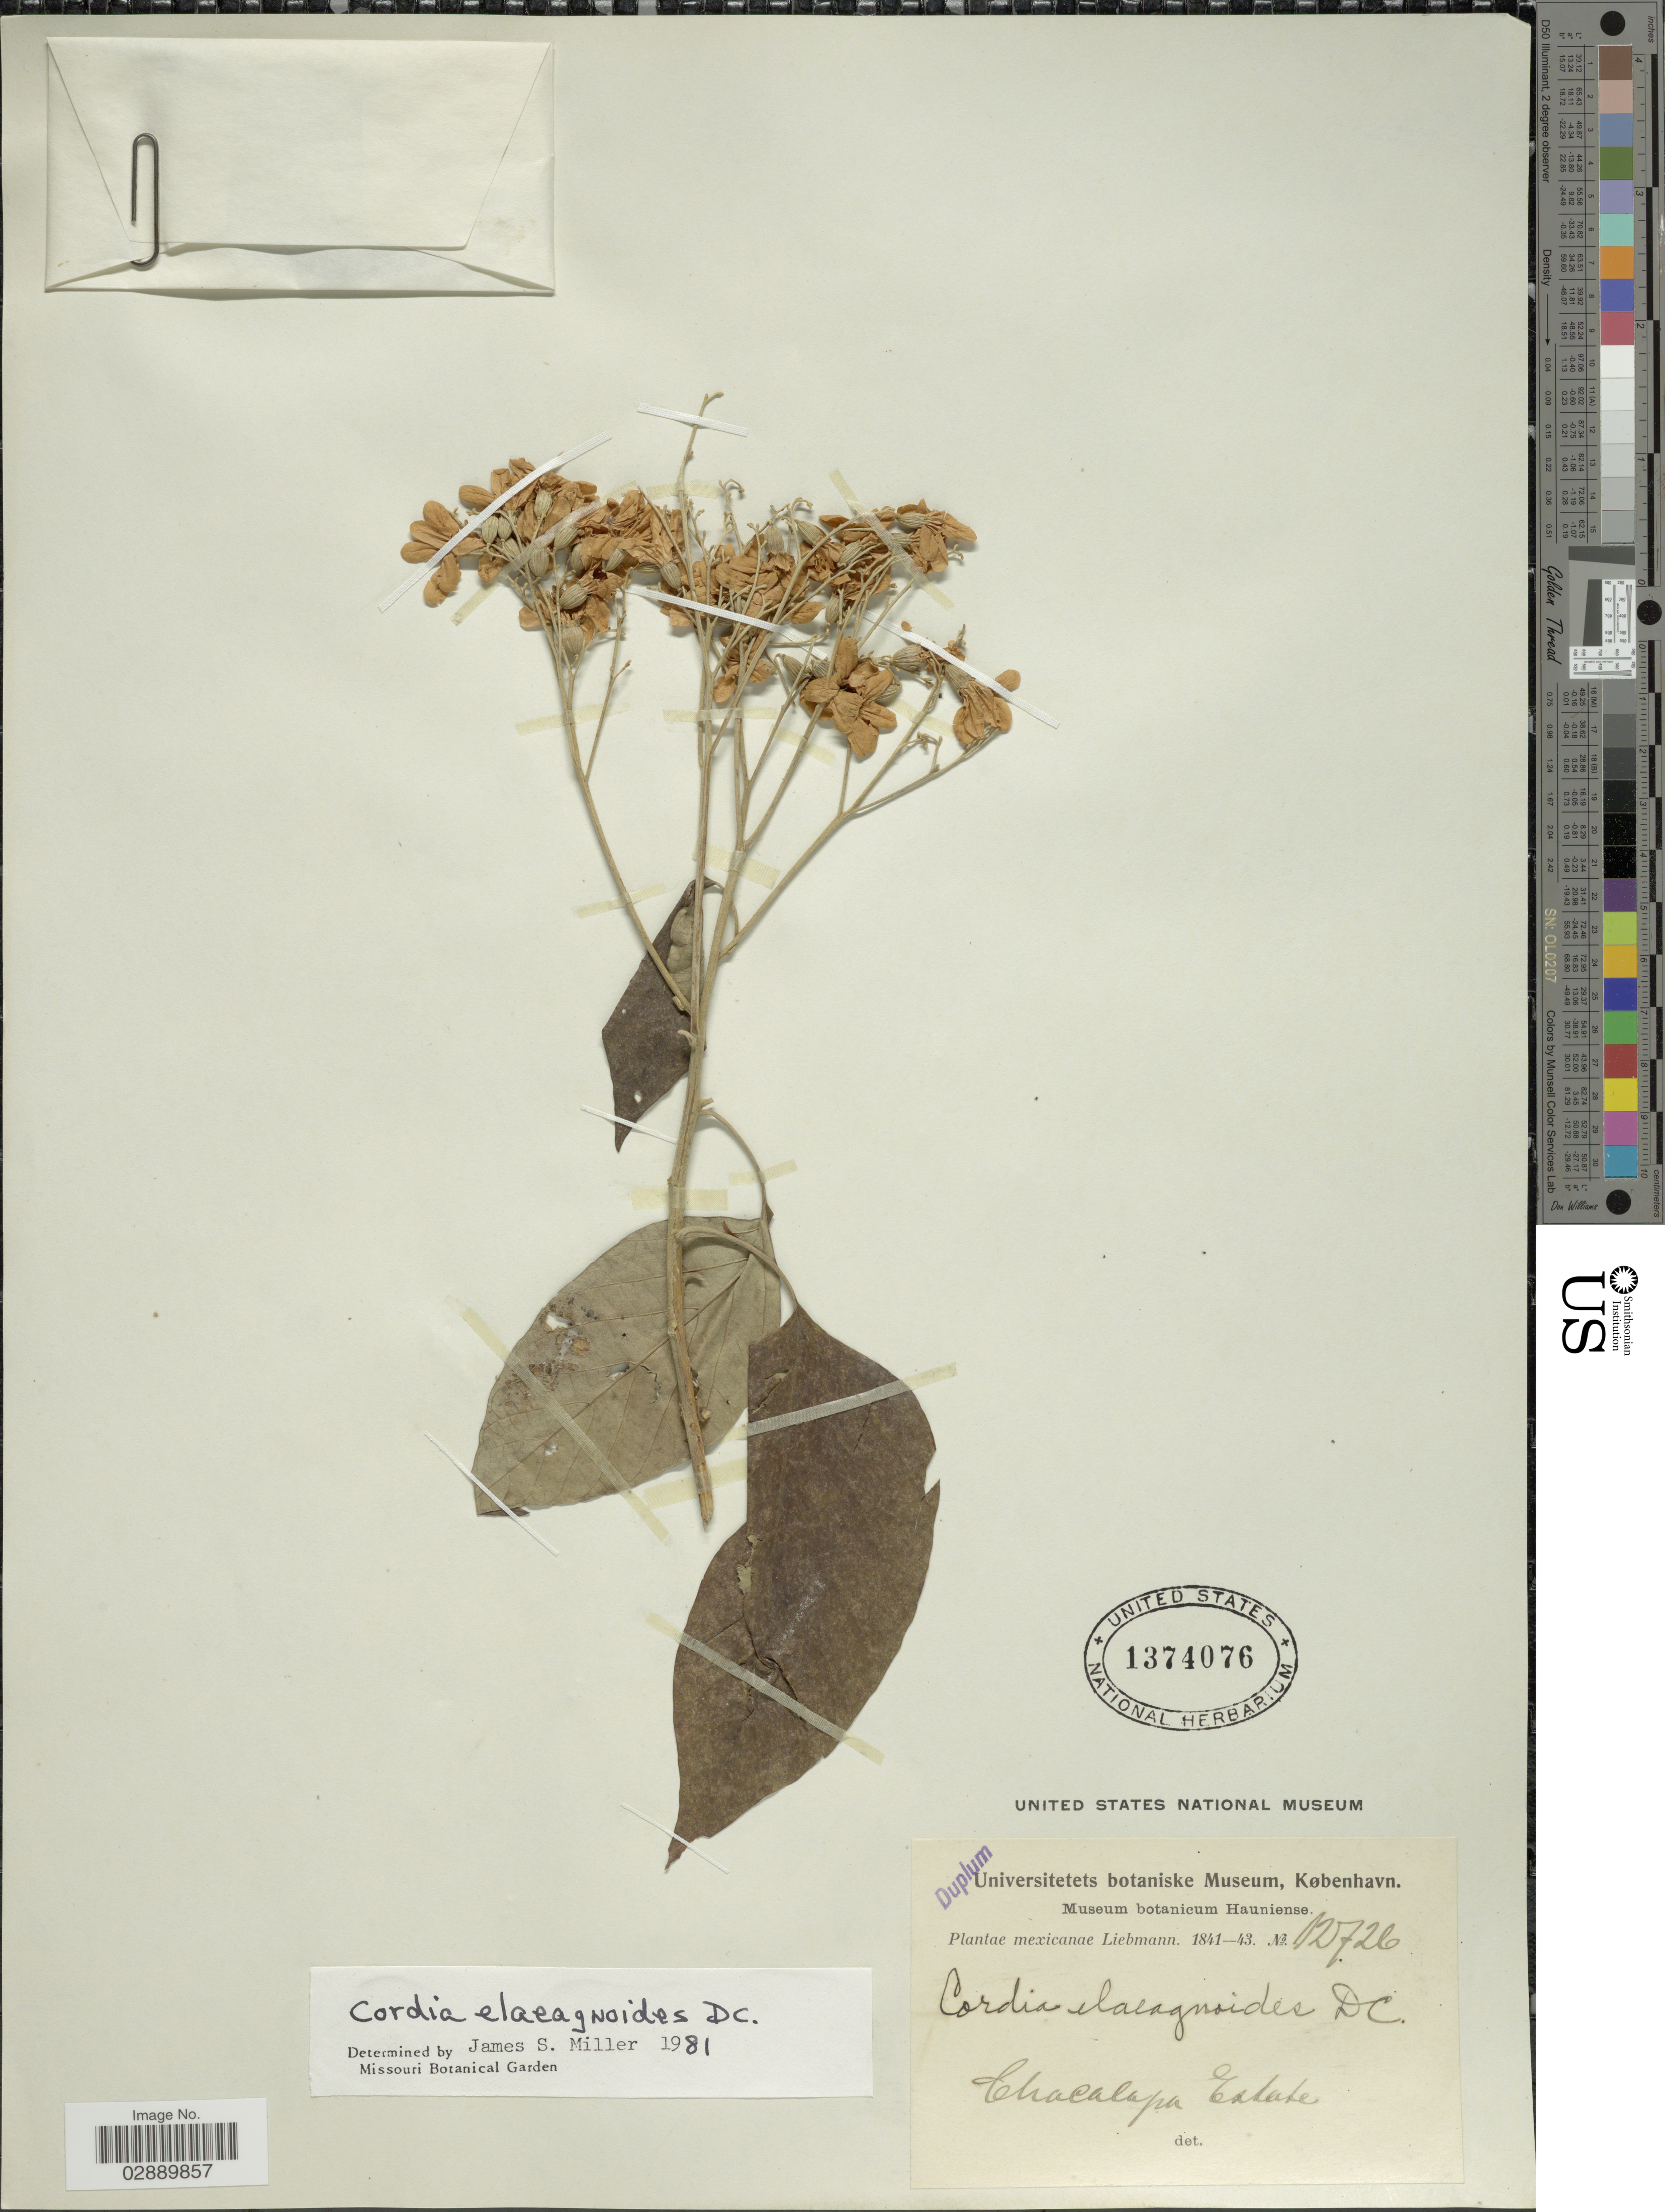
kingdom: Plantae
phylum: Tracheophyta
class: Magnoliopsida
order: Boraginales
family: Cordiaceae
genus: Cordia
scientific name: Cordia elaeagnoides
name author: A. DC.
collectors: Liebmann, --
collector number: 12726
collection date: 1841/1843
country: Mexico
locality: Chacalapa Estate.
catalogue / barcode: US 1374076